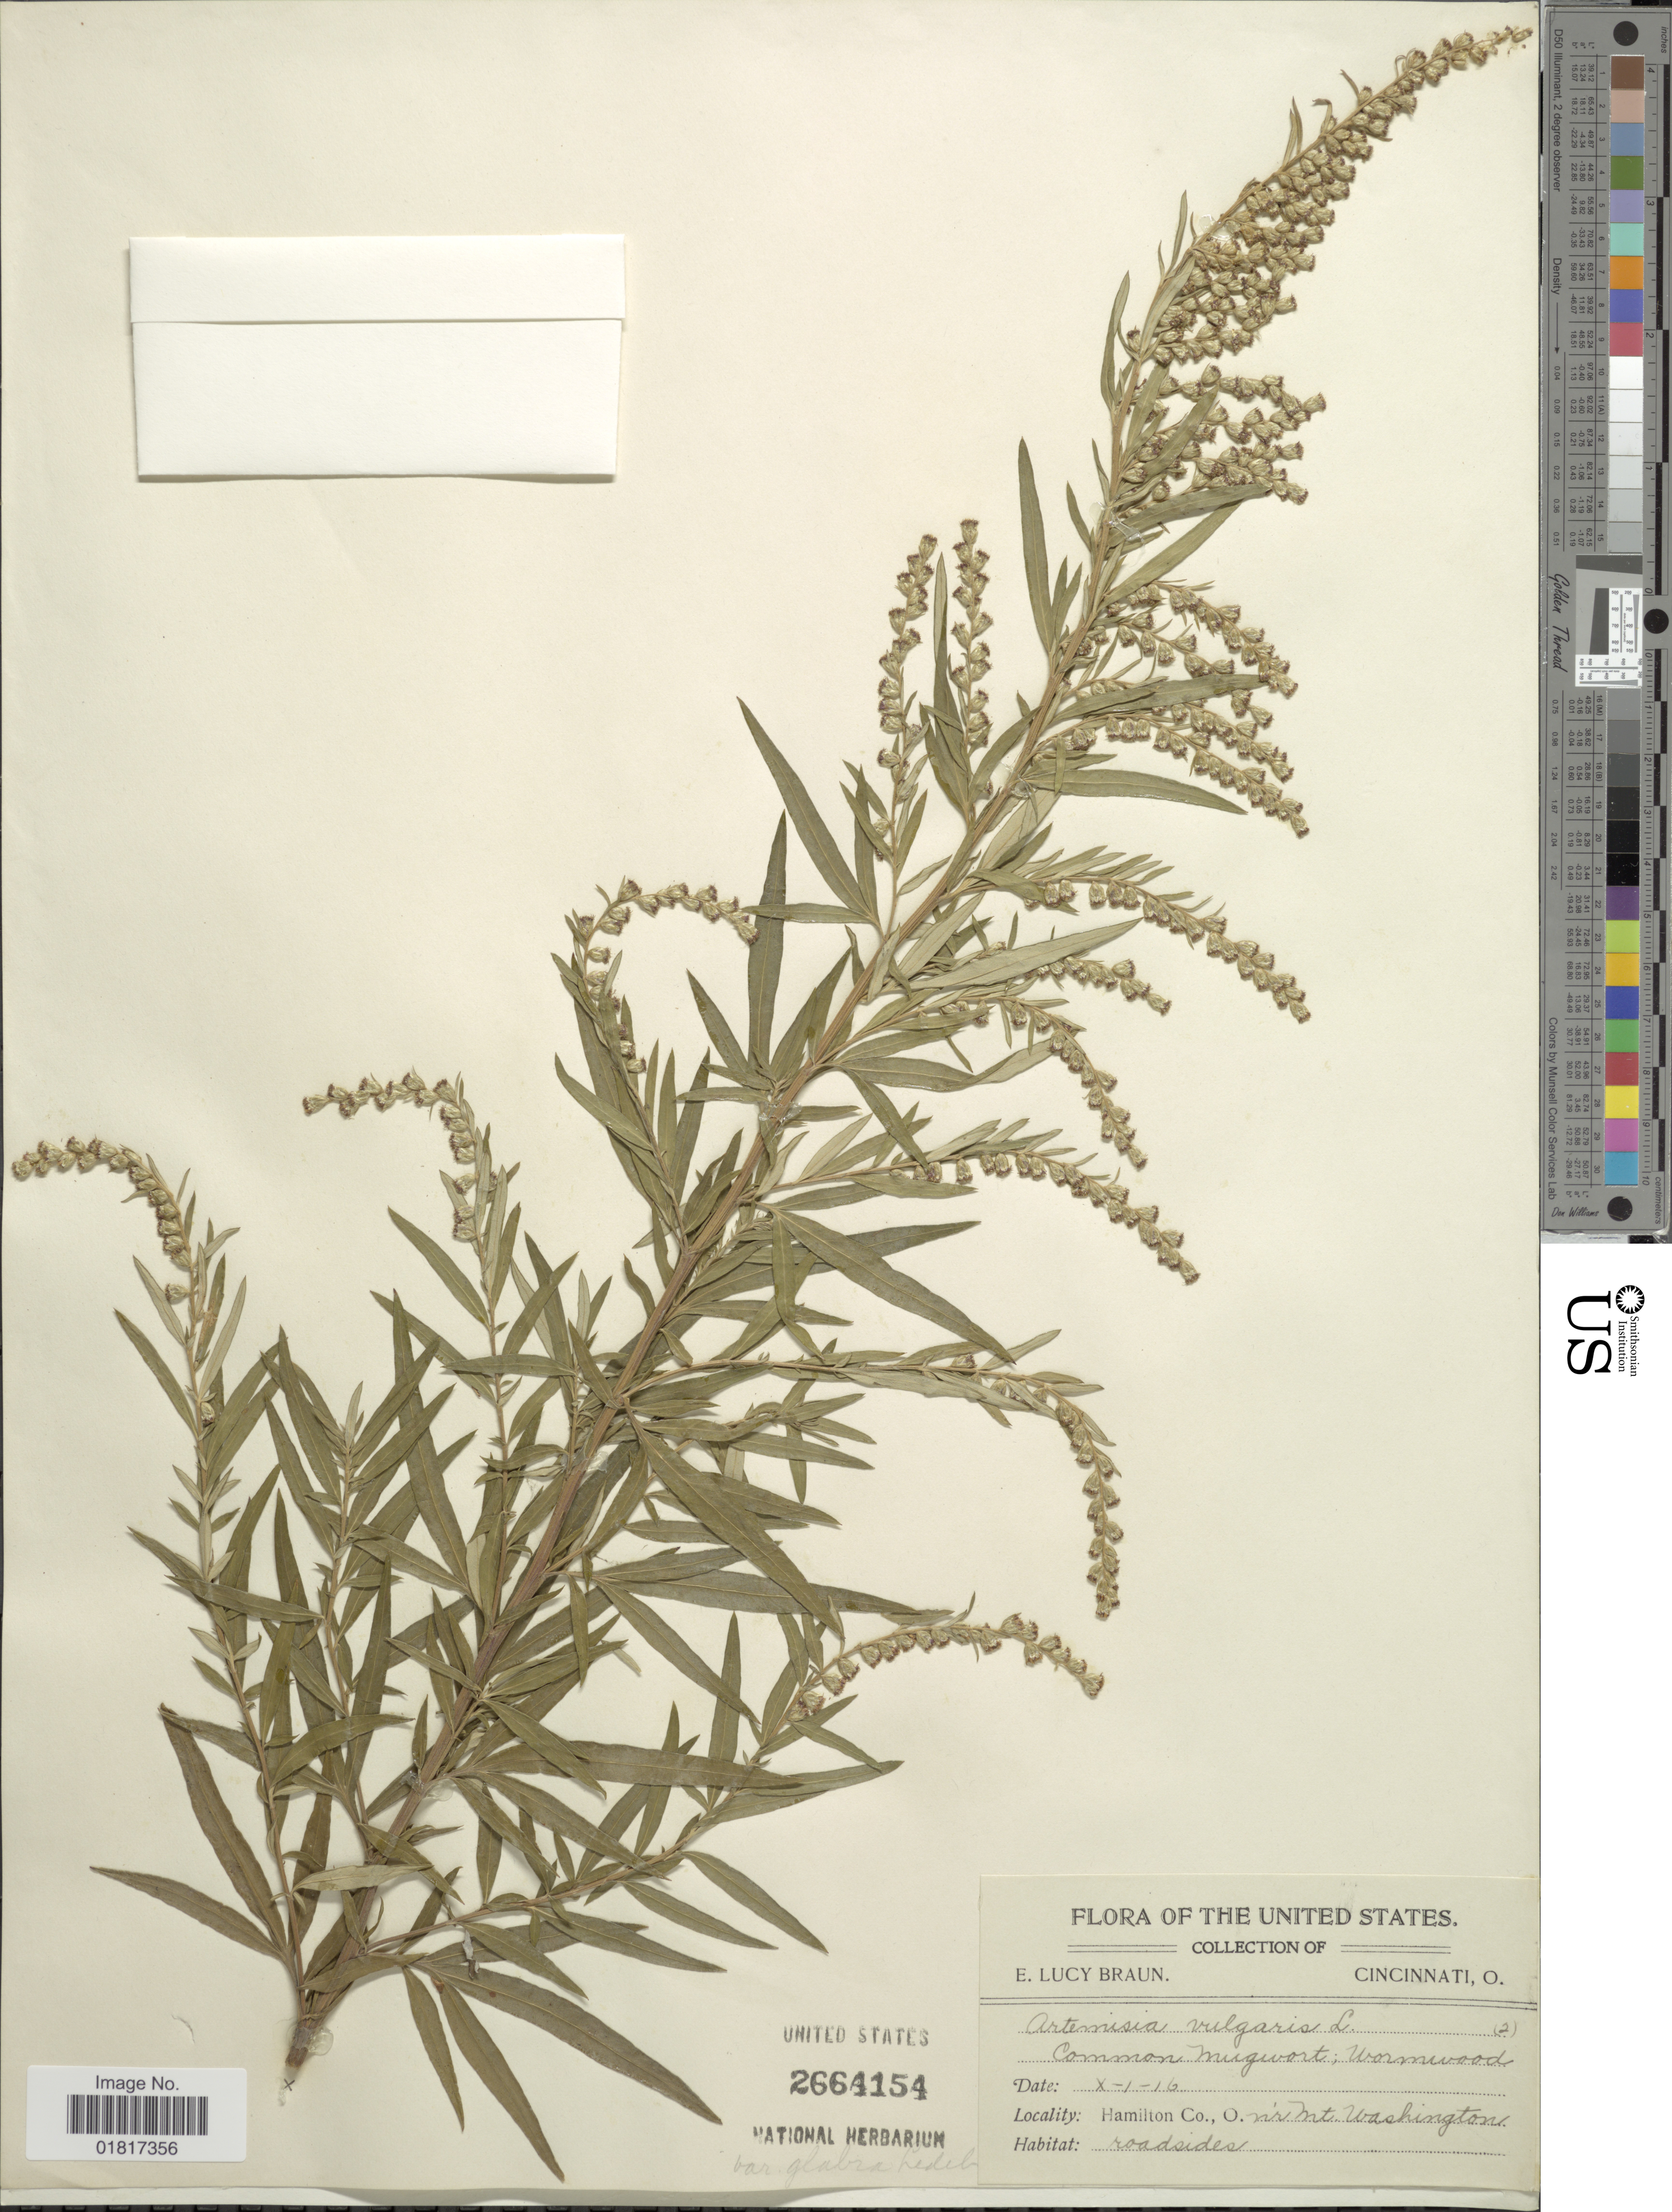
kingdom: Plantae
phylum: Tracheophyta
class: Magnoliopsida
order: Asterales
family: Asteraceae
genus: Artemisia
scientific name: Artemisia vulgaris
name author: L.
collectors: E. L. Braun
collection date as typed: Transcribed d/m/y: 1/10/16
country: United States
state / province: Ohio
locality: Hamilton Co., O nr Mt Washington, roadsides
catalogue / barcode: US 2664154